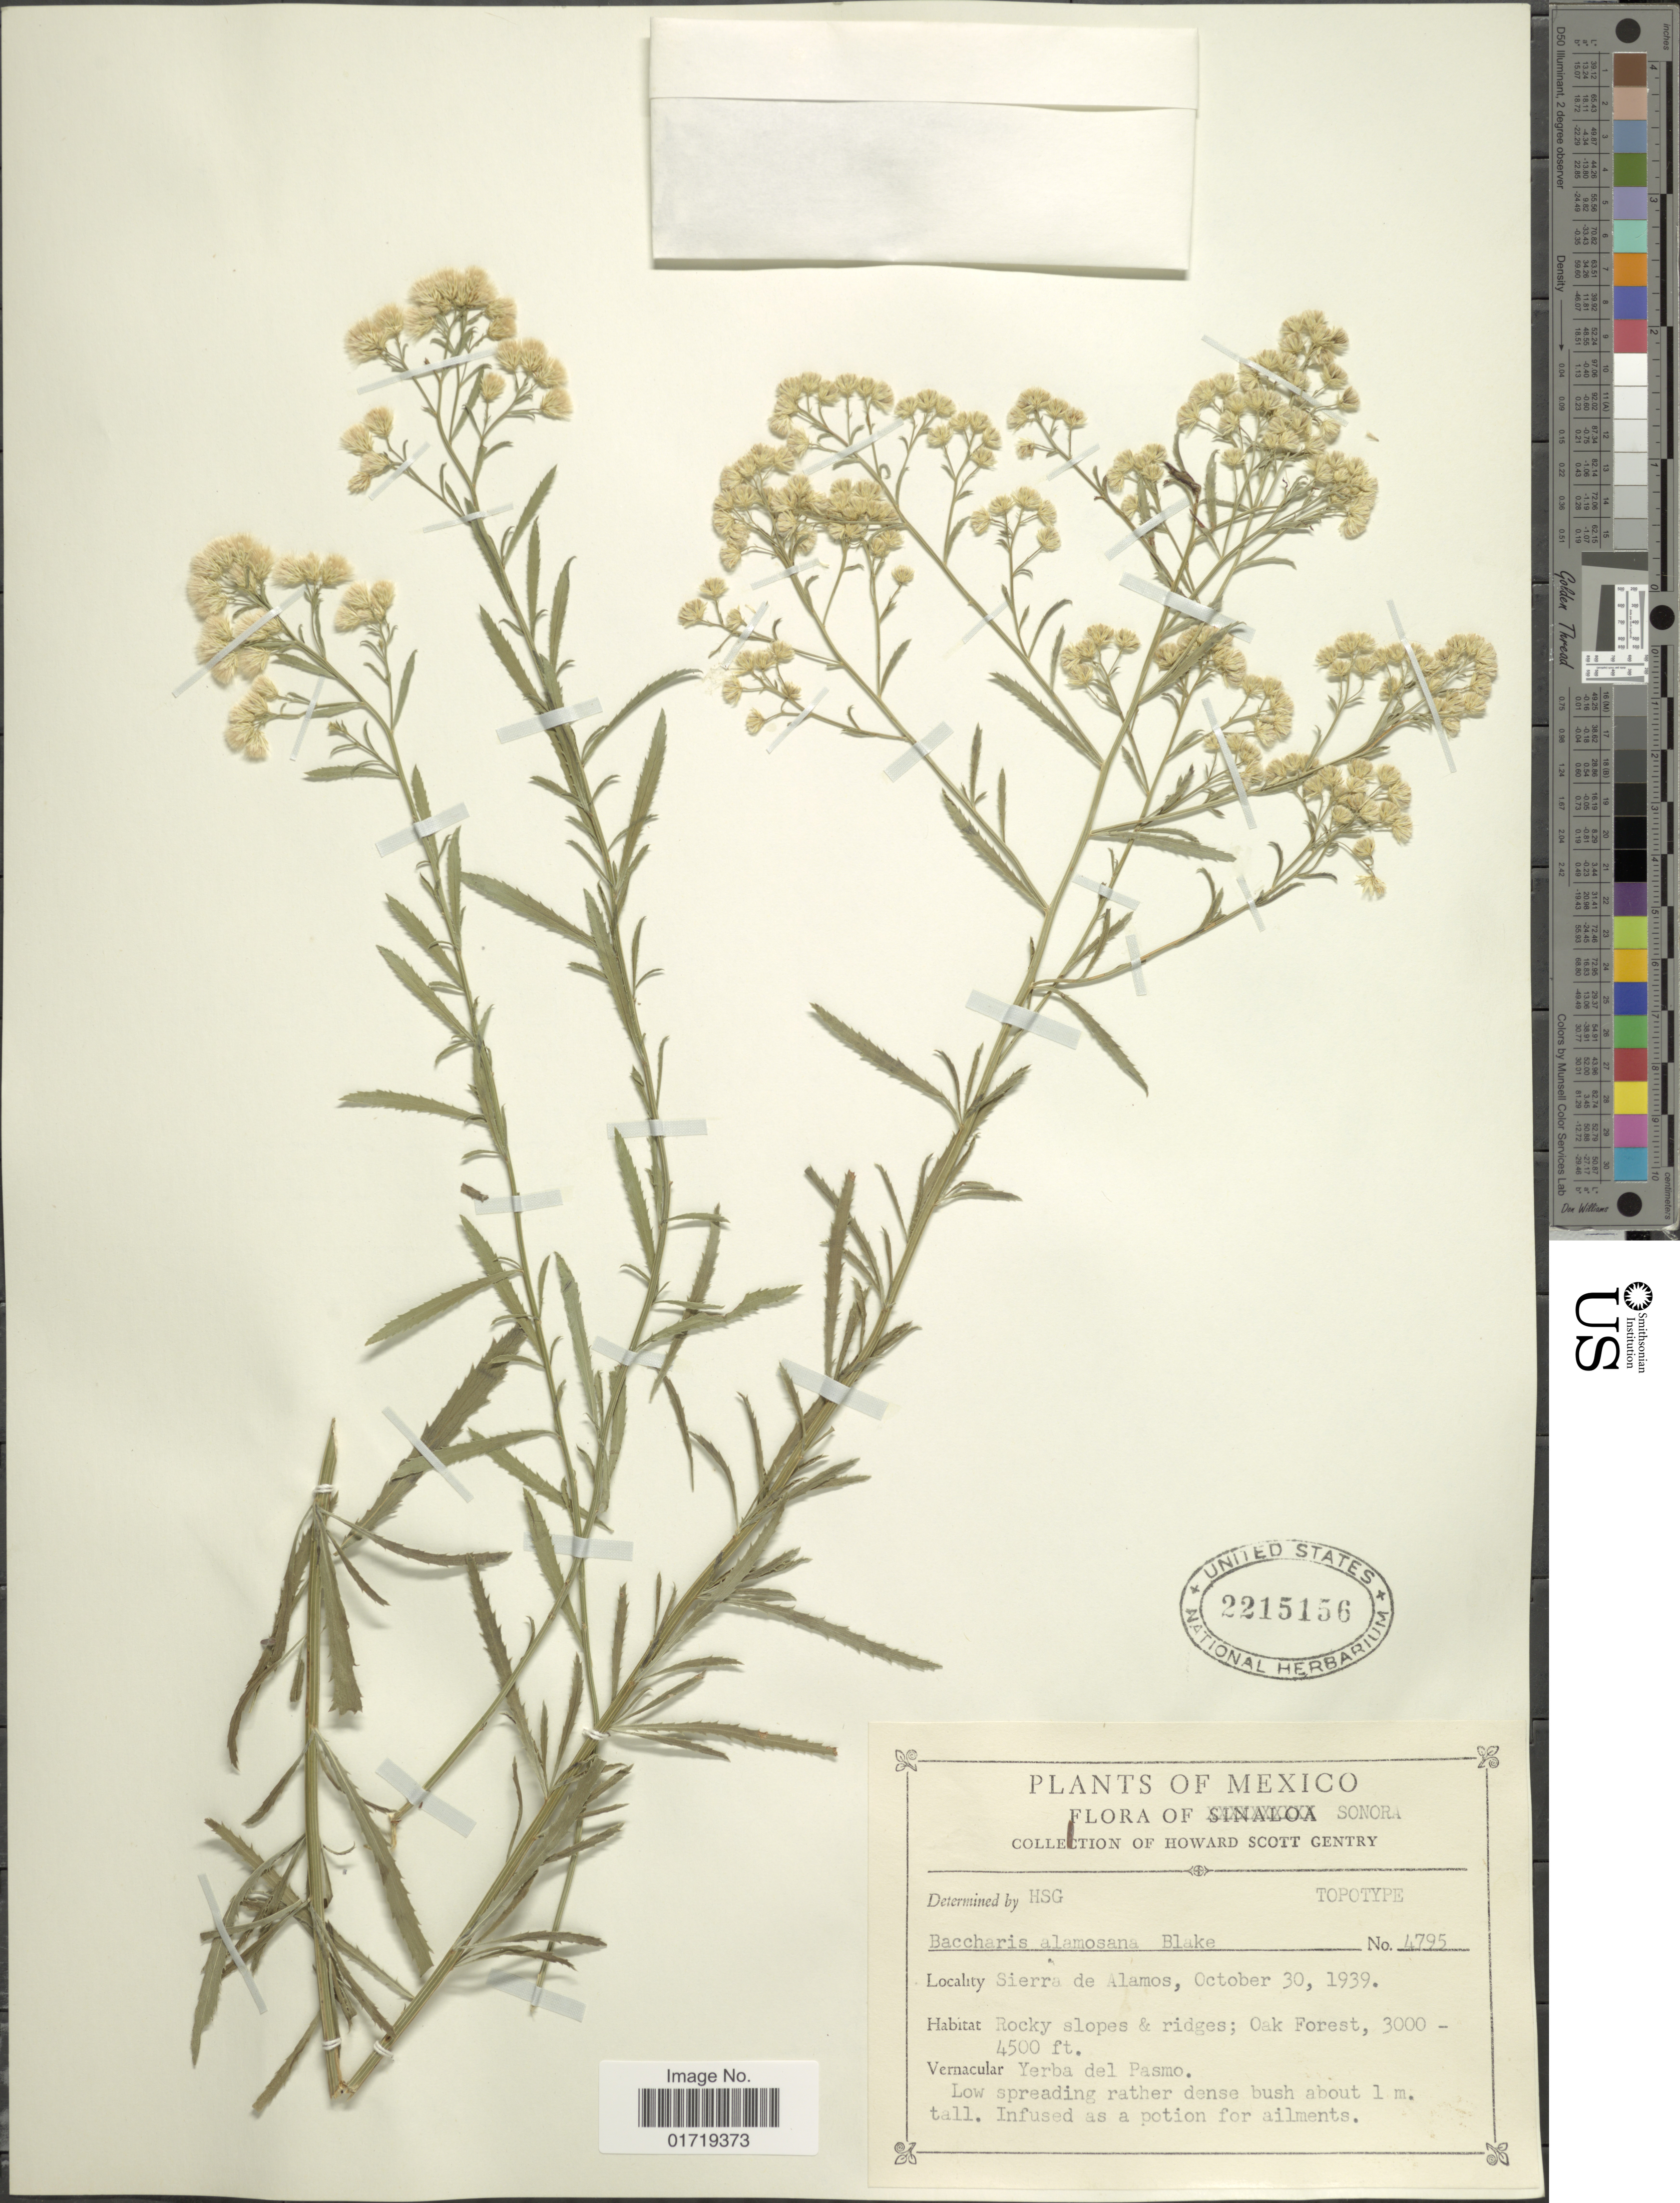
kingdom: Plantae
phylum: Tracheophyta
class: Magnoliopsida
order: Asterales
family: Asteraceae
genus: Baccharis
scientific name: Baccharis alamosana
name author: S.F. Blake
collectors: H. S. Gentry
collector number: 4795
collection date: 1939-10-30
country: Mexico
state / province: Sonora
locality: Sierra de Alamos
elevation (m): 914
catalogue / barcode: US 2215156